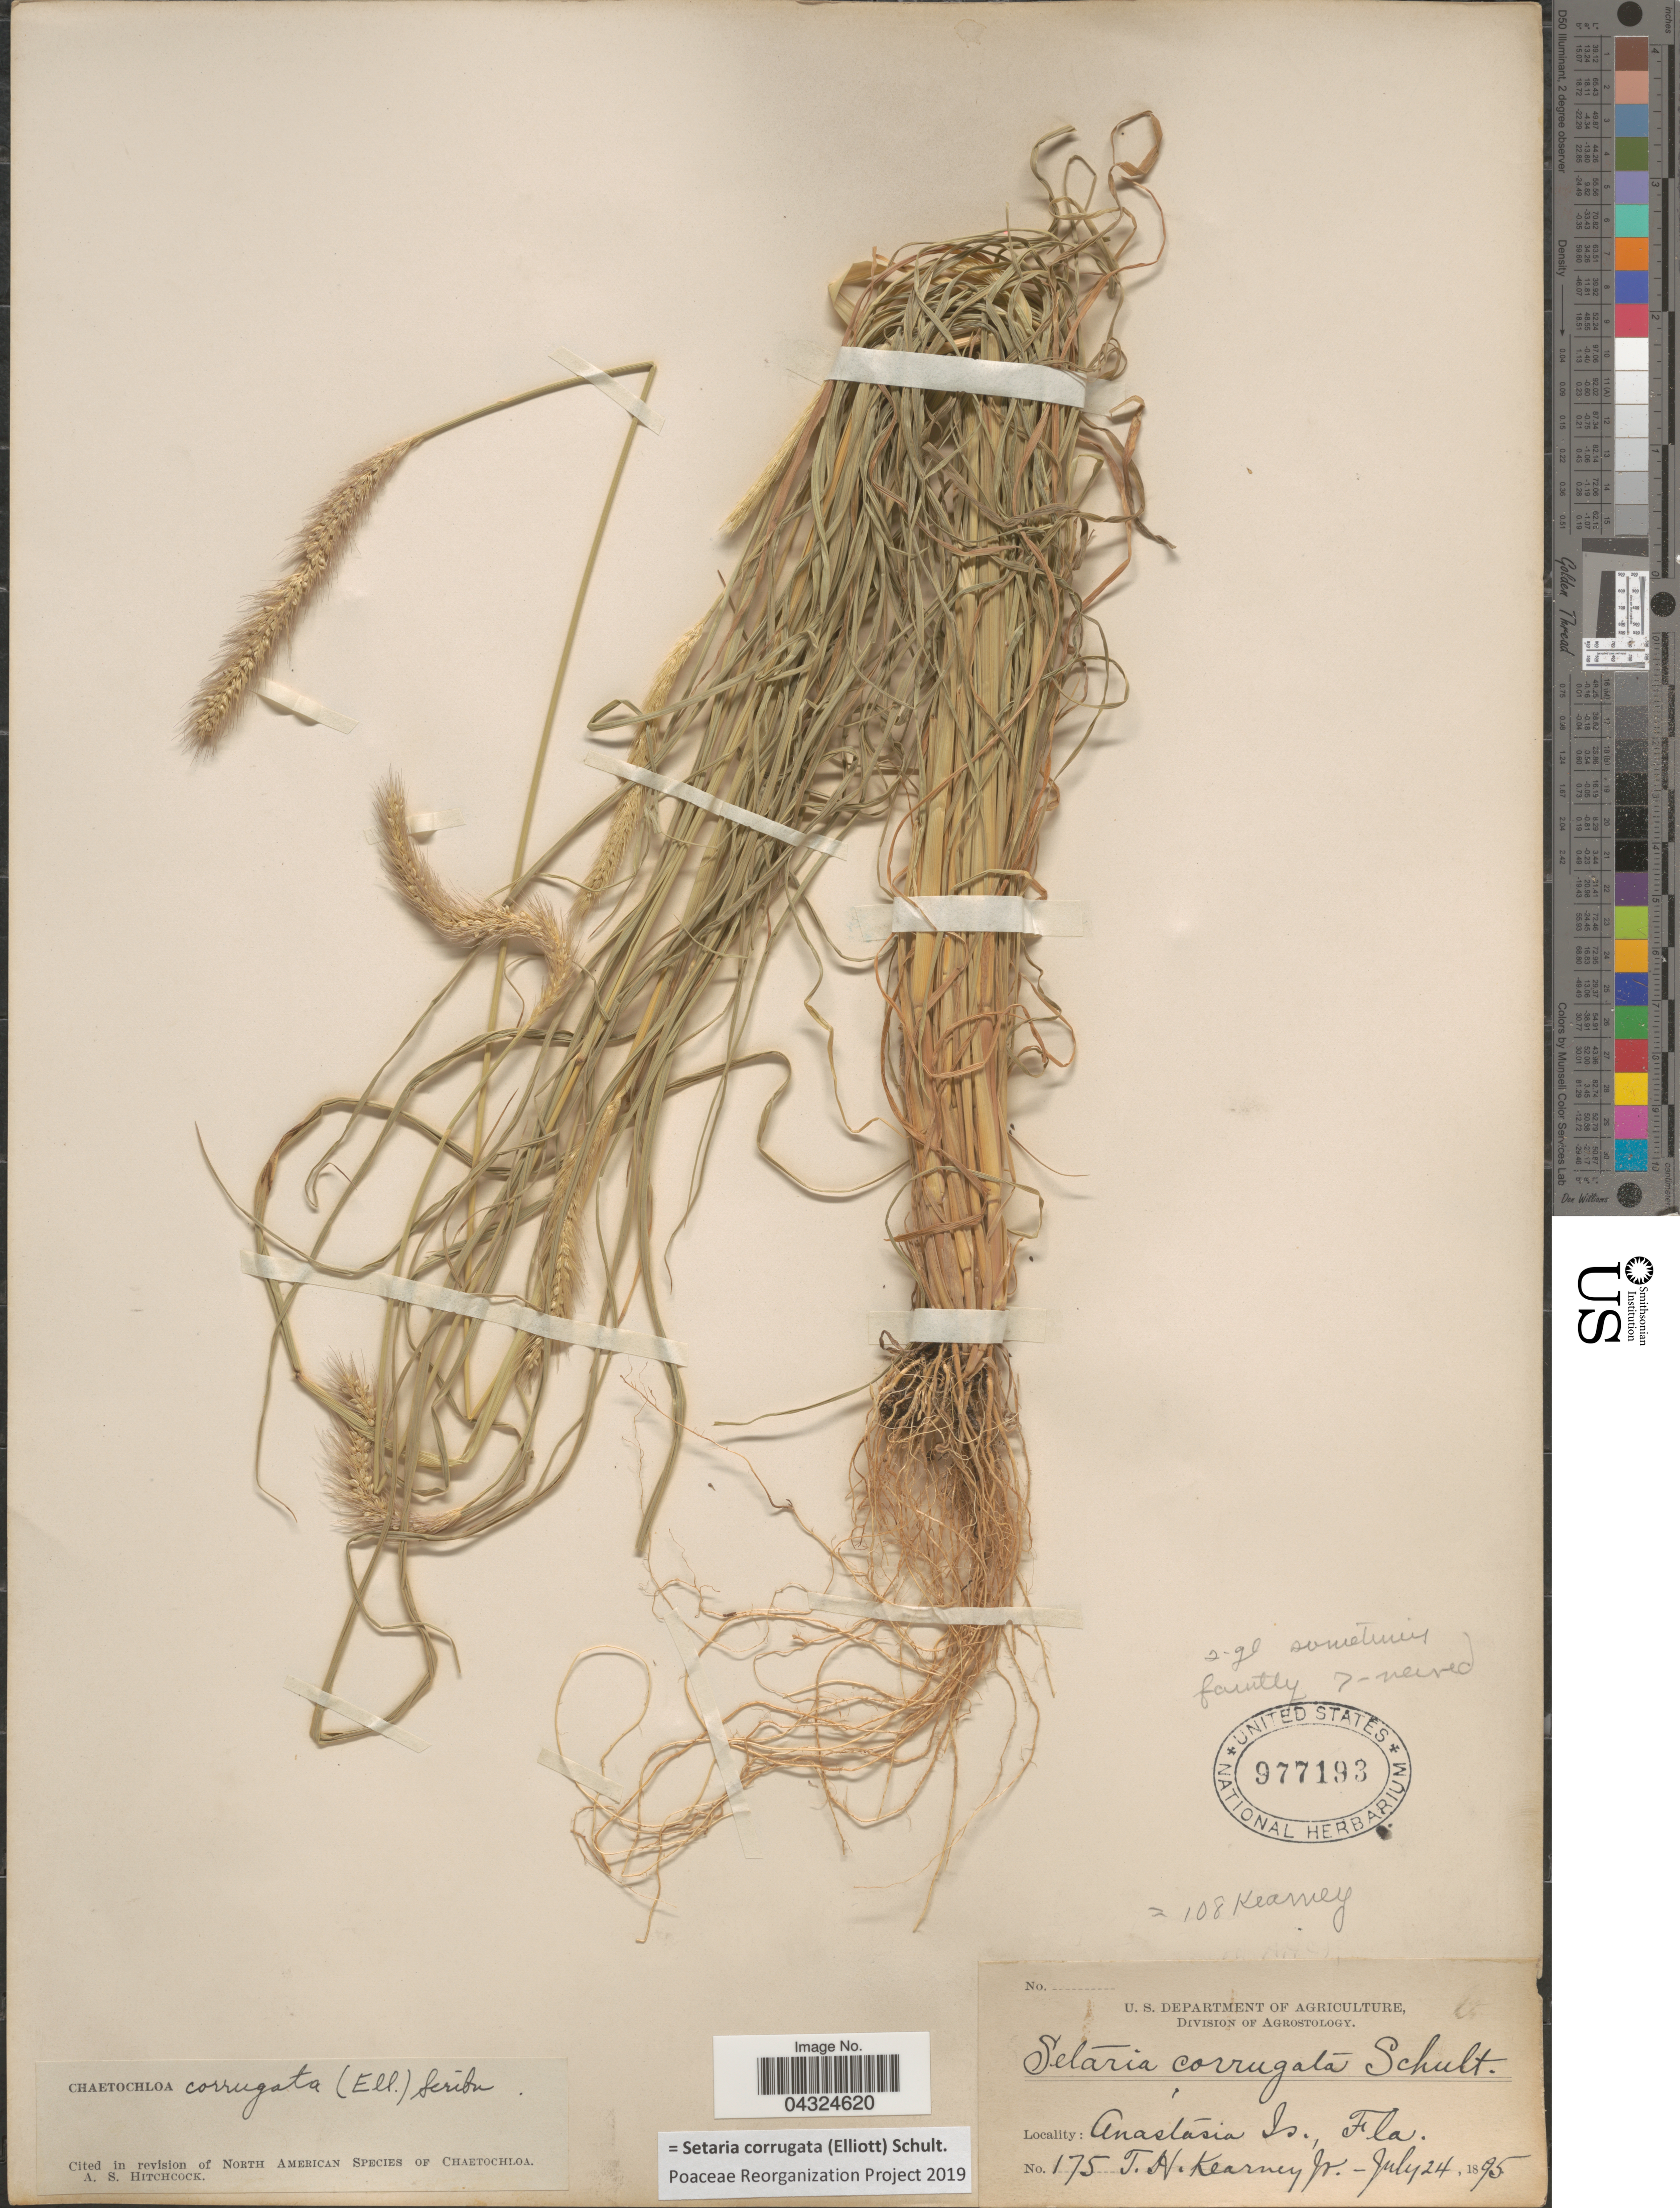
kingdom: Plantae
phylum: Tracheophyta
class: Liliopsida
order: Poales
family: Poaceae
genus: Setaria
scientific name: Setaria corrugata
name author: (Elliott) Schult.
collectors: T. H. Kearney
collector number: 175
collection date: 1895-07-24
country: United States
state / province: Florida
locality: Anastasia Is.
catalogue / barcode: US 977193